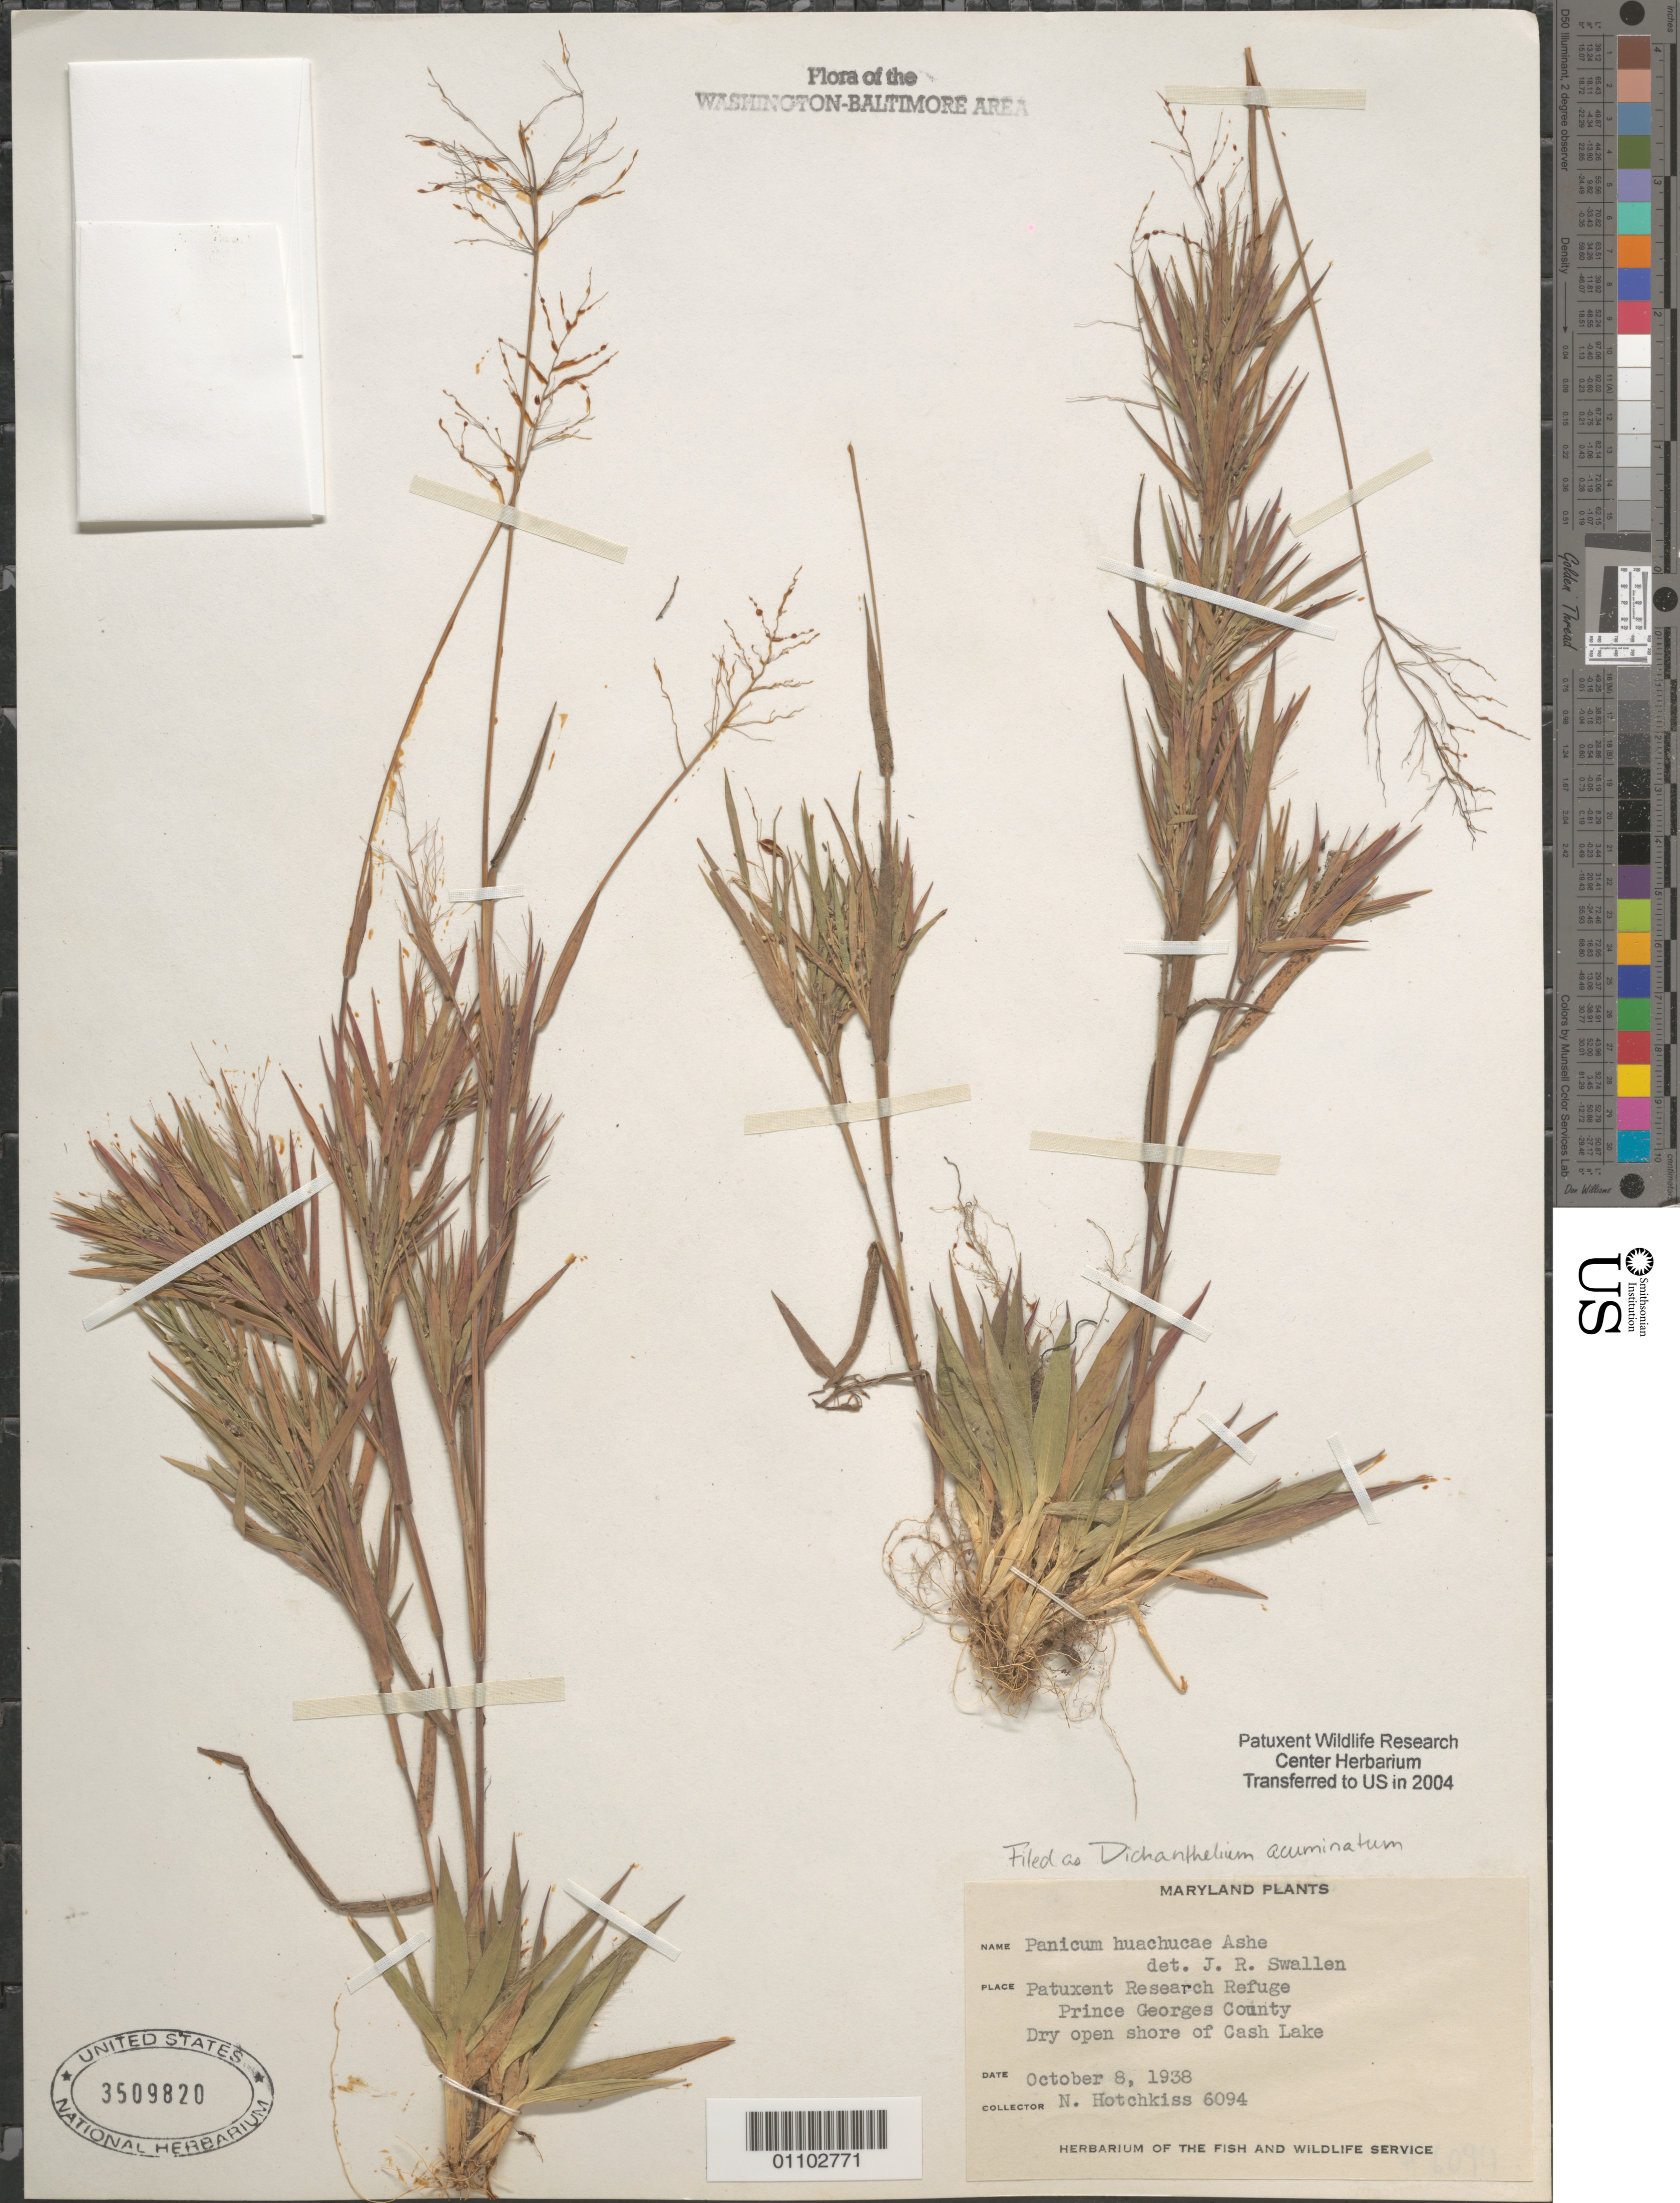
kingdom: Plantae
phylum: Tracheophyta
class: Liliopsida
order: Poales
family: Poaceae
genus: Dichanthelium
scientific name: Dichanthelium acuminatum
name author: (Sw.) Gould & C.A. Clark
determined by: Swallen, Jason R.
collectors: N. Hotchkiss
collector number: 6094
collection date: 1938-10-08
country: United States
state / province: Maryland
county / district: Prince George's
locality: Patuxent Research Refuge, Cash Lake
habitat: Dry open shore of lake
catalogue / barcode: US 3509820